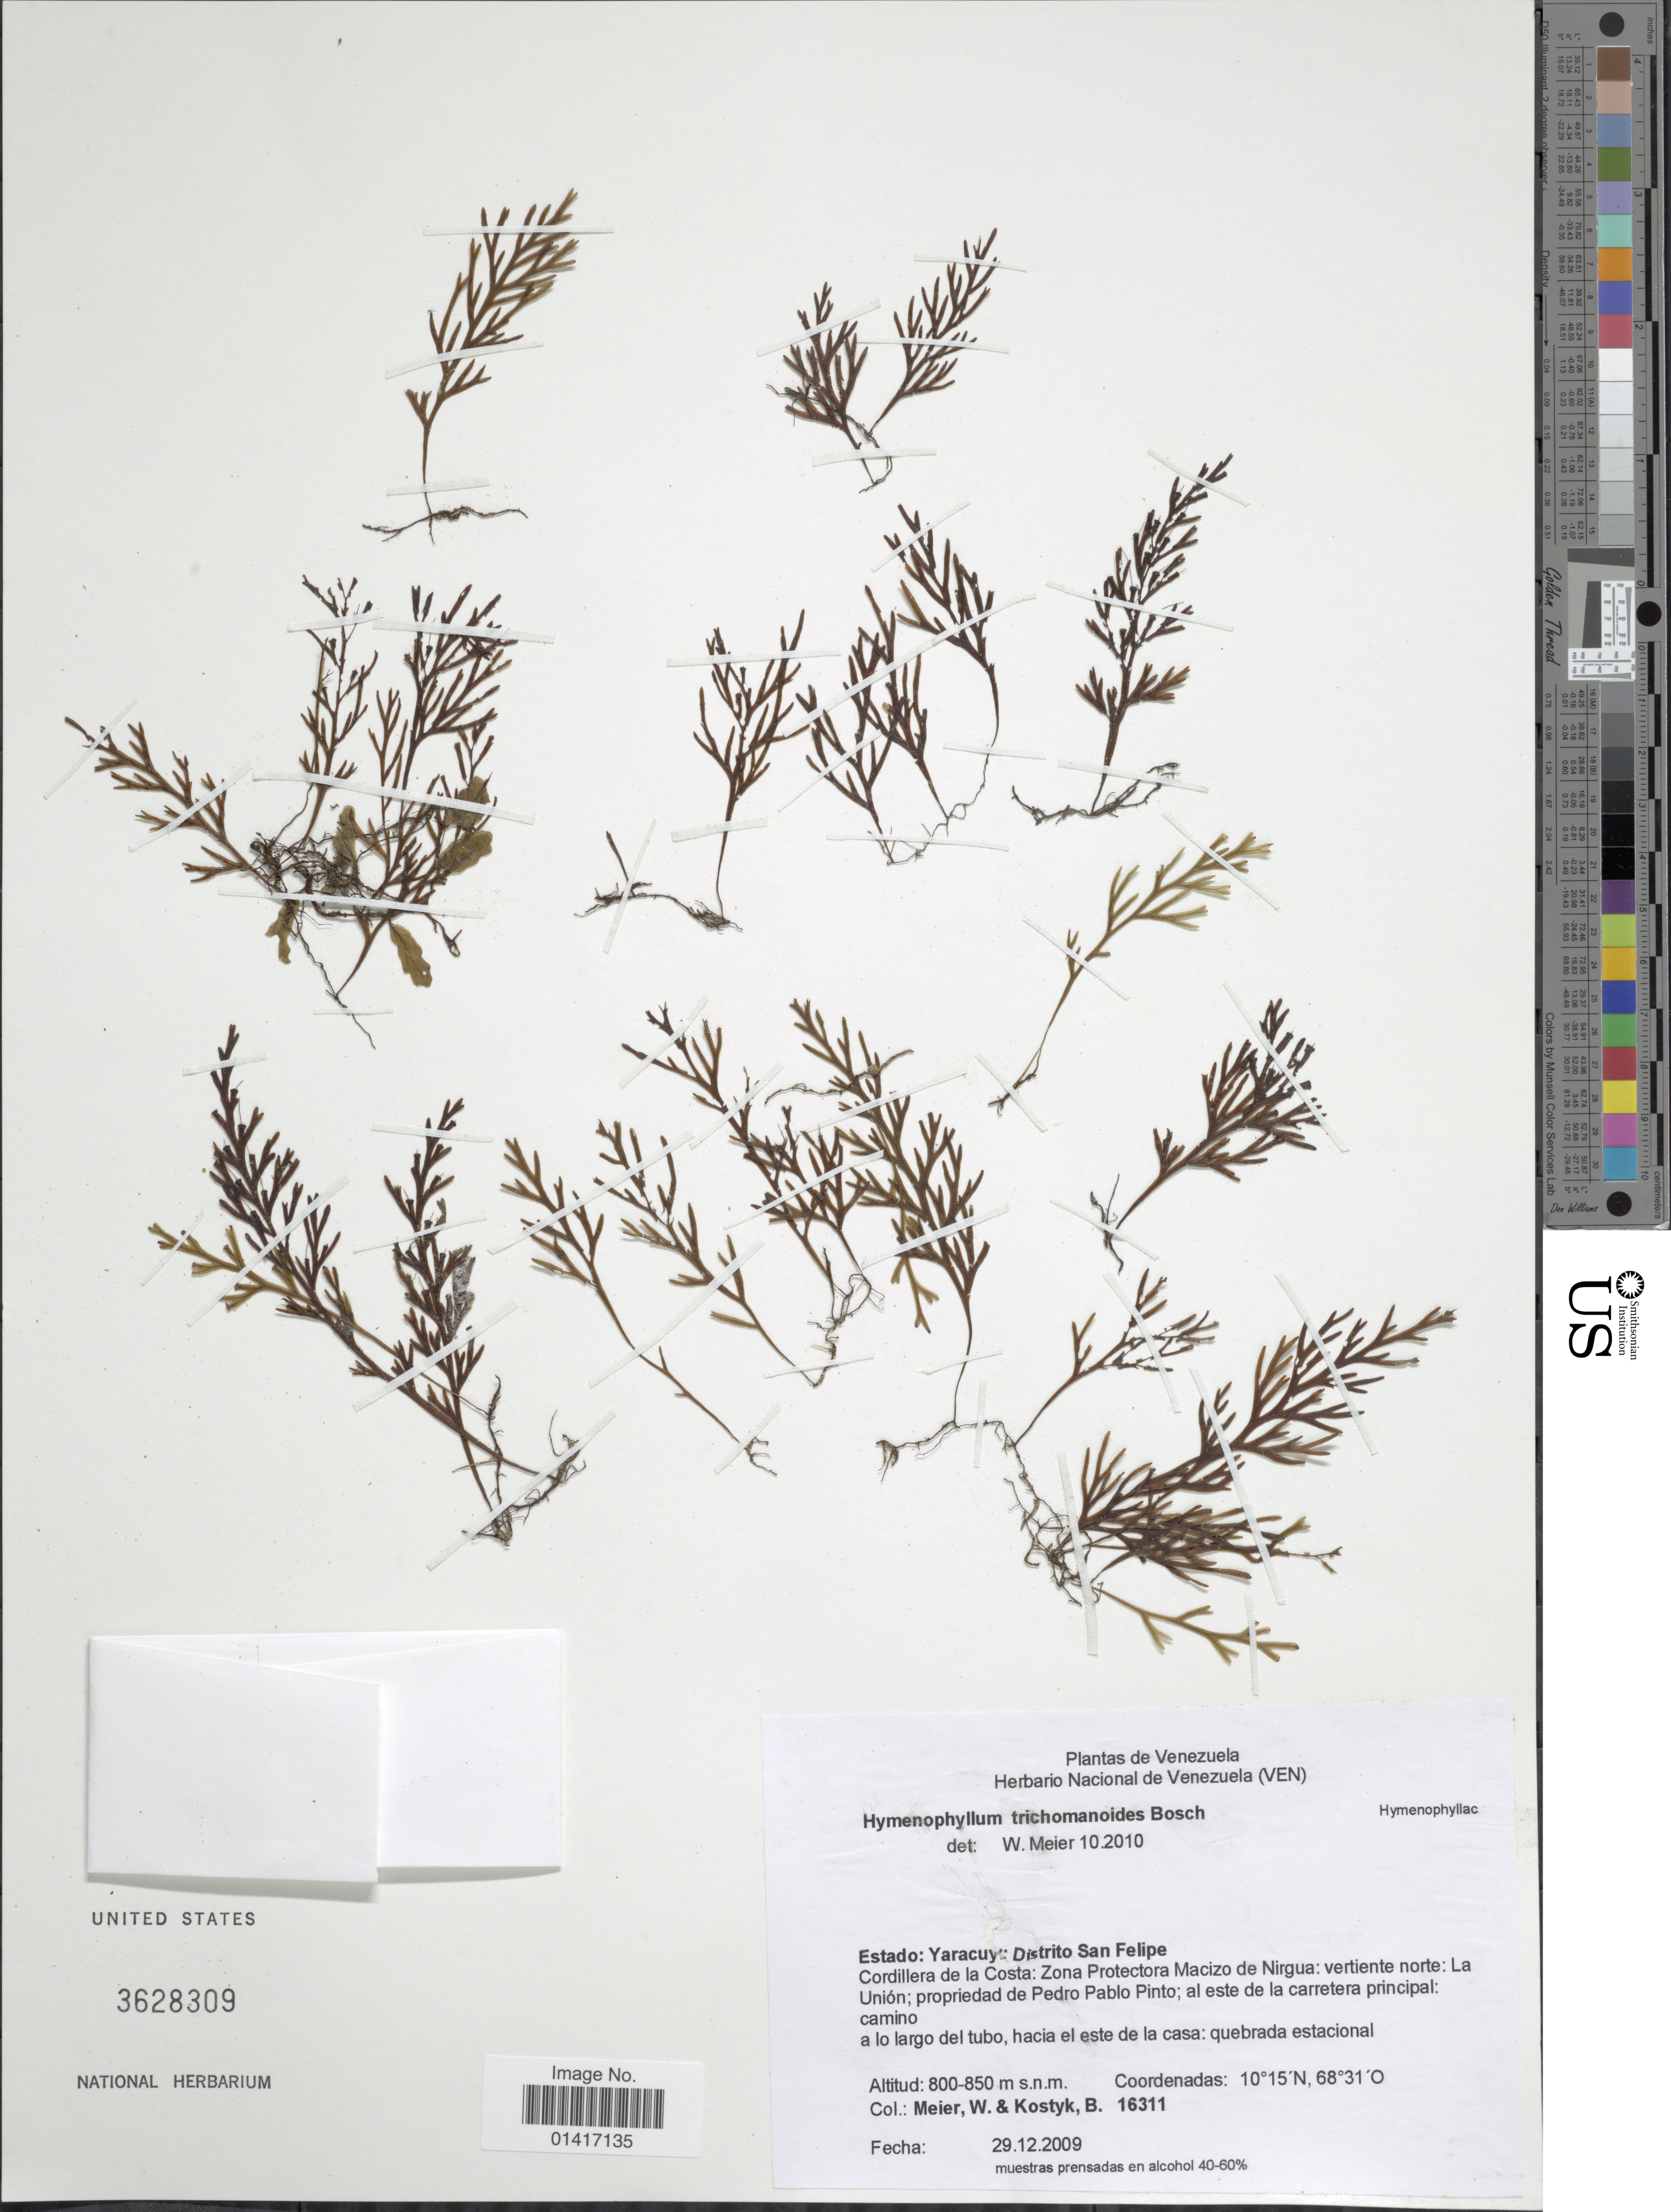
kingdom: Plantae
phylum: Tracheophyta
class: Polypodiopsida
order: Hymenophyllales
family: Hymenophyllaceae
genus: Hymenophyllum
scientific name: Hymenophyllum trichomanoides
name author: Bosch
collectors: W. Meier & B. Kostyk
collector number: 16311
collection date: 2009-12-19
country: Venezuela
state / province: Yaracuy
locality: Distrito San Felipe. Cordillera de la Costa: Zona Protectora Macizo de Nirgua:vertiente norte : La Unión: propiedad de Pedro Pinto; al este de la carretera principal: camino a lo largo del tubo, hacia el este de la casa, quebrada estacional.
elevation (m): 800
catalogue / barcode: US 3628309